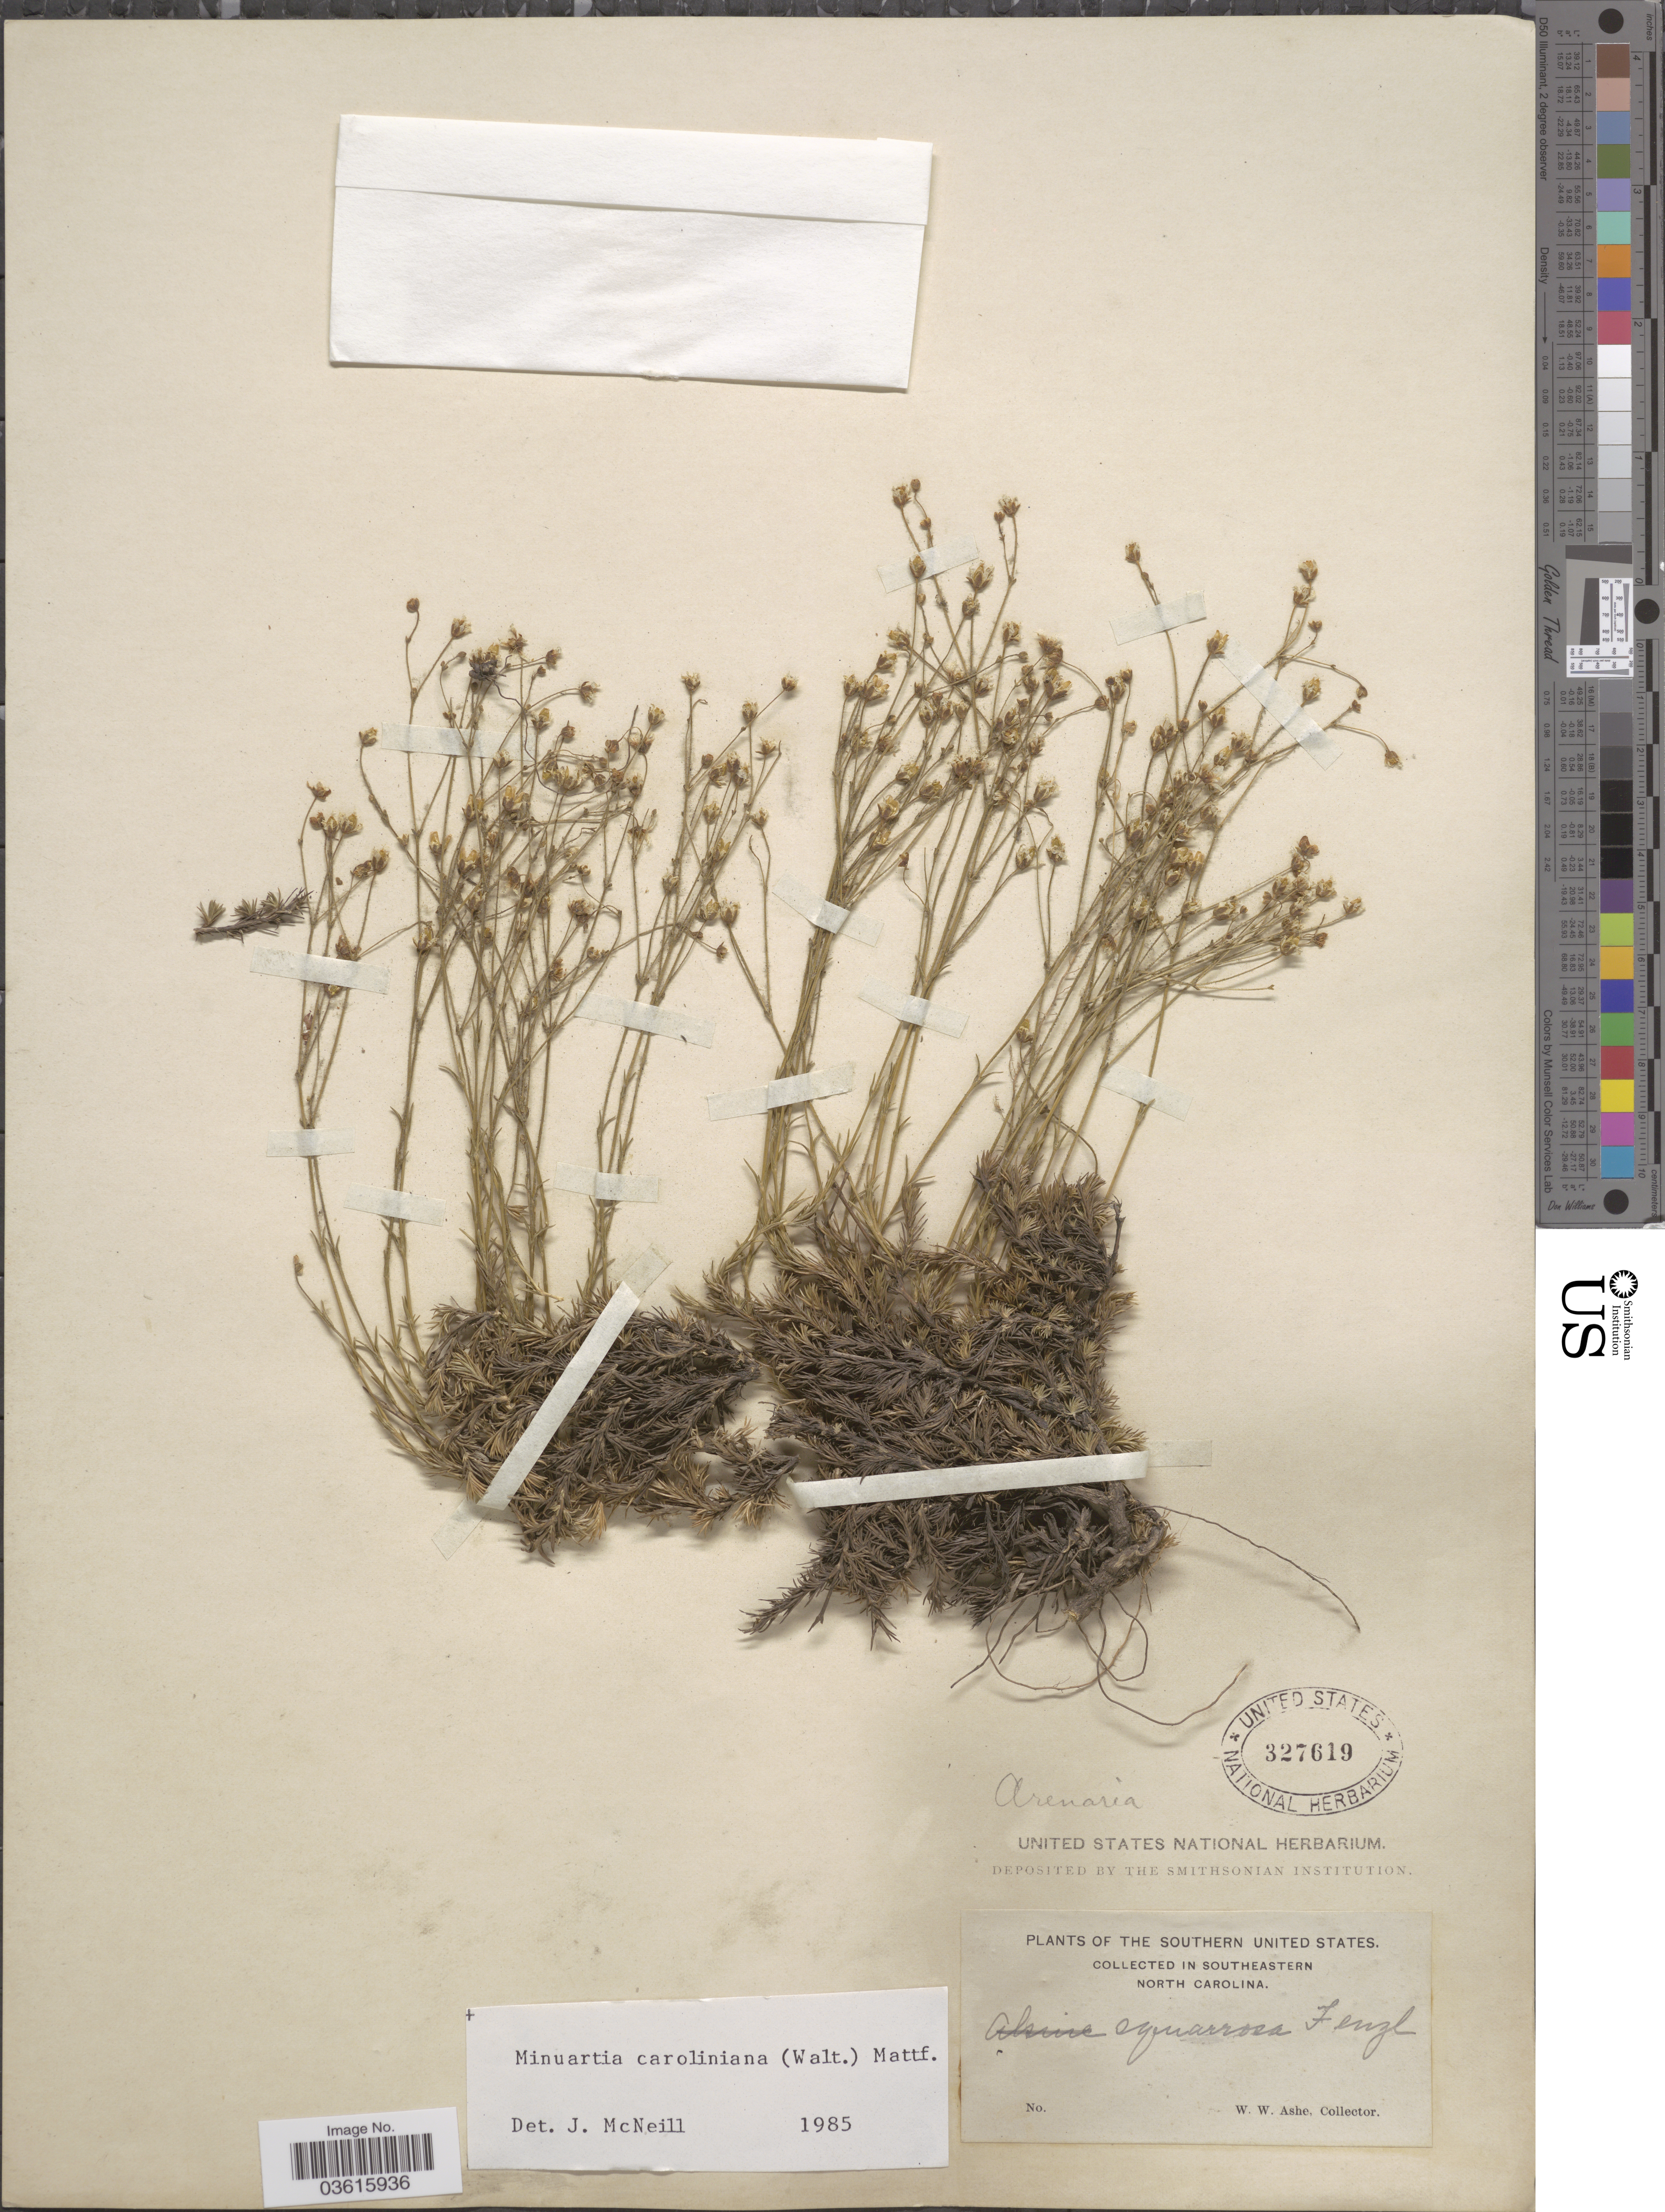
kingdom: Plantae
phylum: Tracheophyta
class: Magnoliopsida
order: Caryophyllales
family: Caryophyllaceae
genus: Minuartia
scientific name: Minuartia caroliniana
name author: (Walter) Mattf.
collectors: W. W. Ashe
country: United States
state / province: North Carolina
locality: The Southern United States. In Southeastern.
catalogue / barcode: US 327619